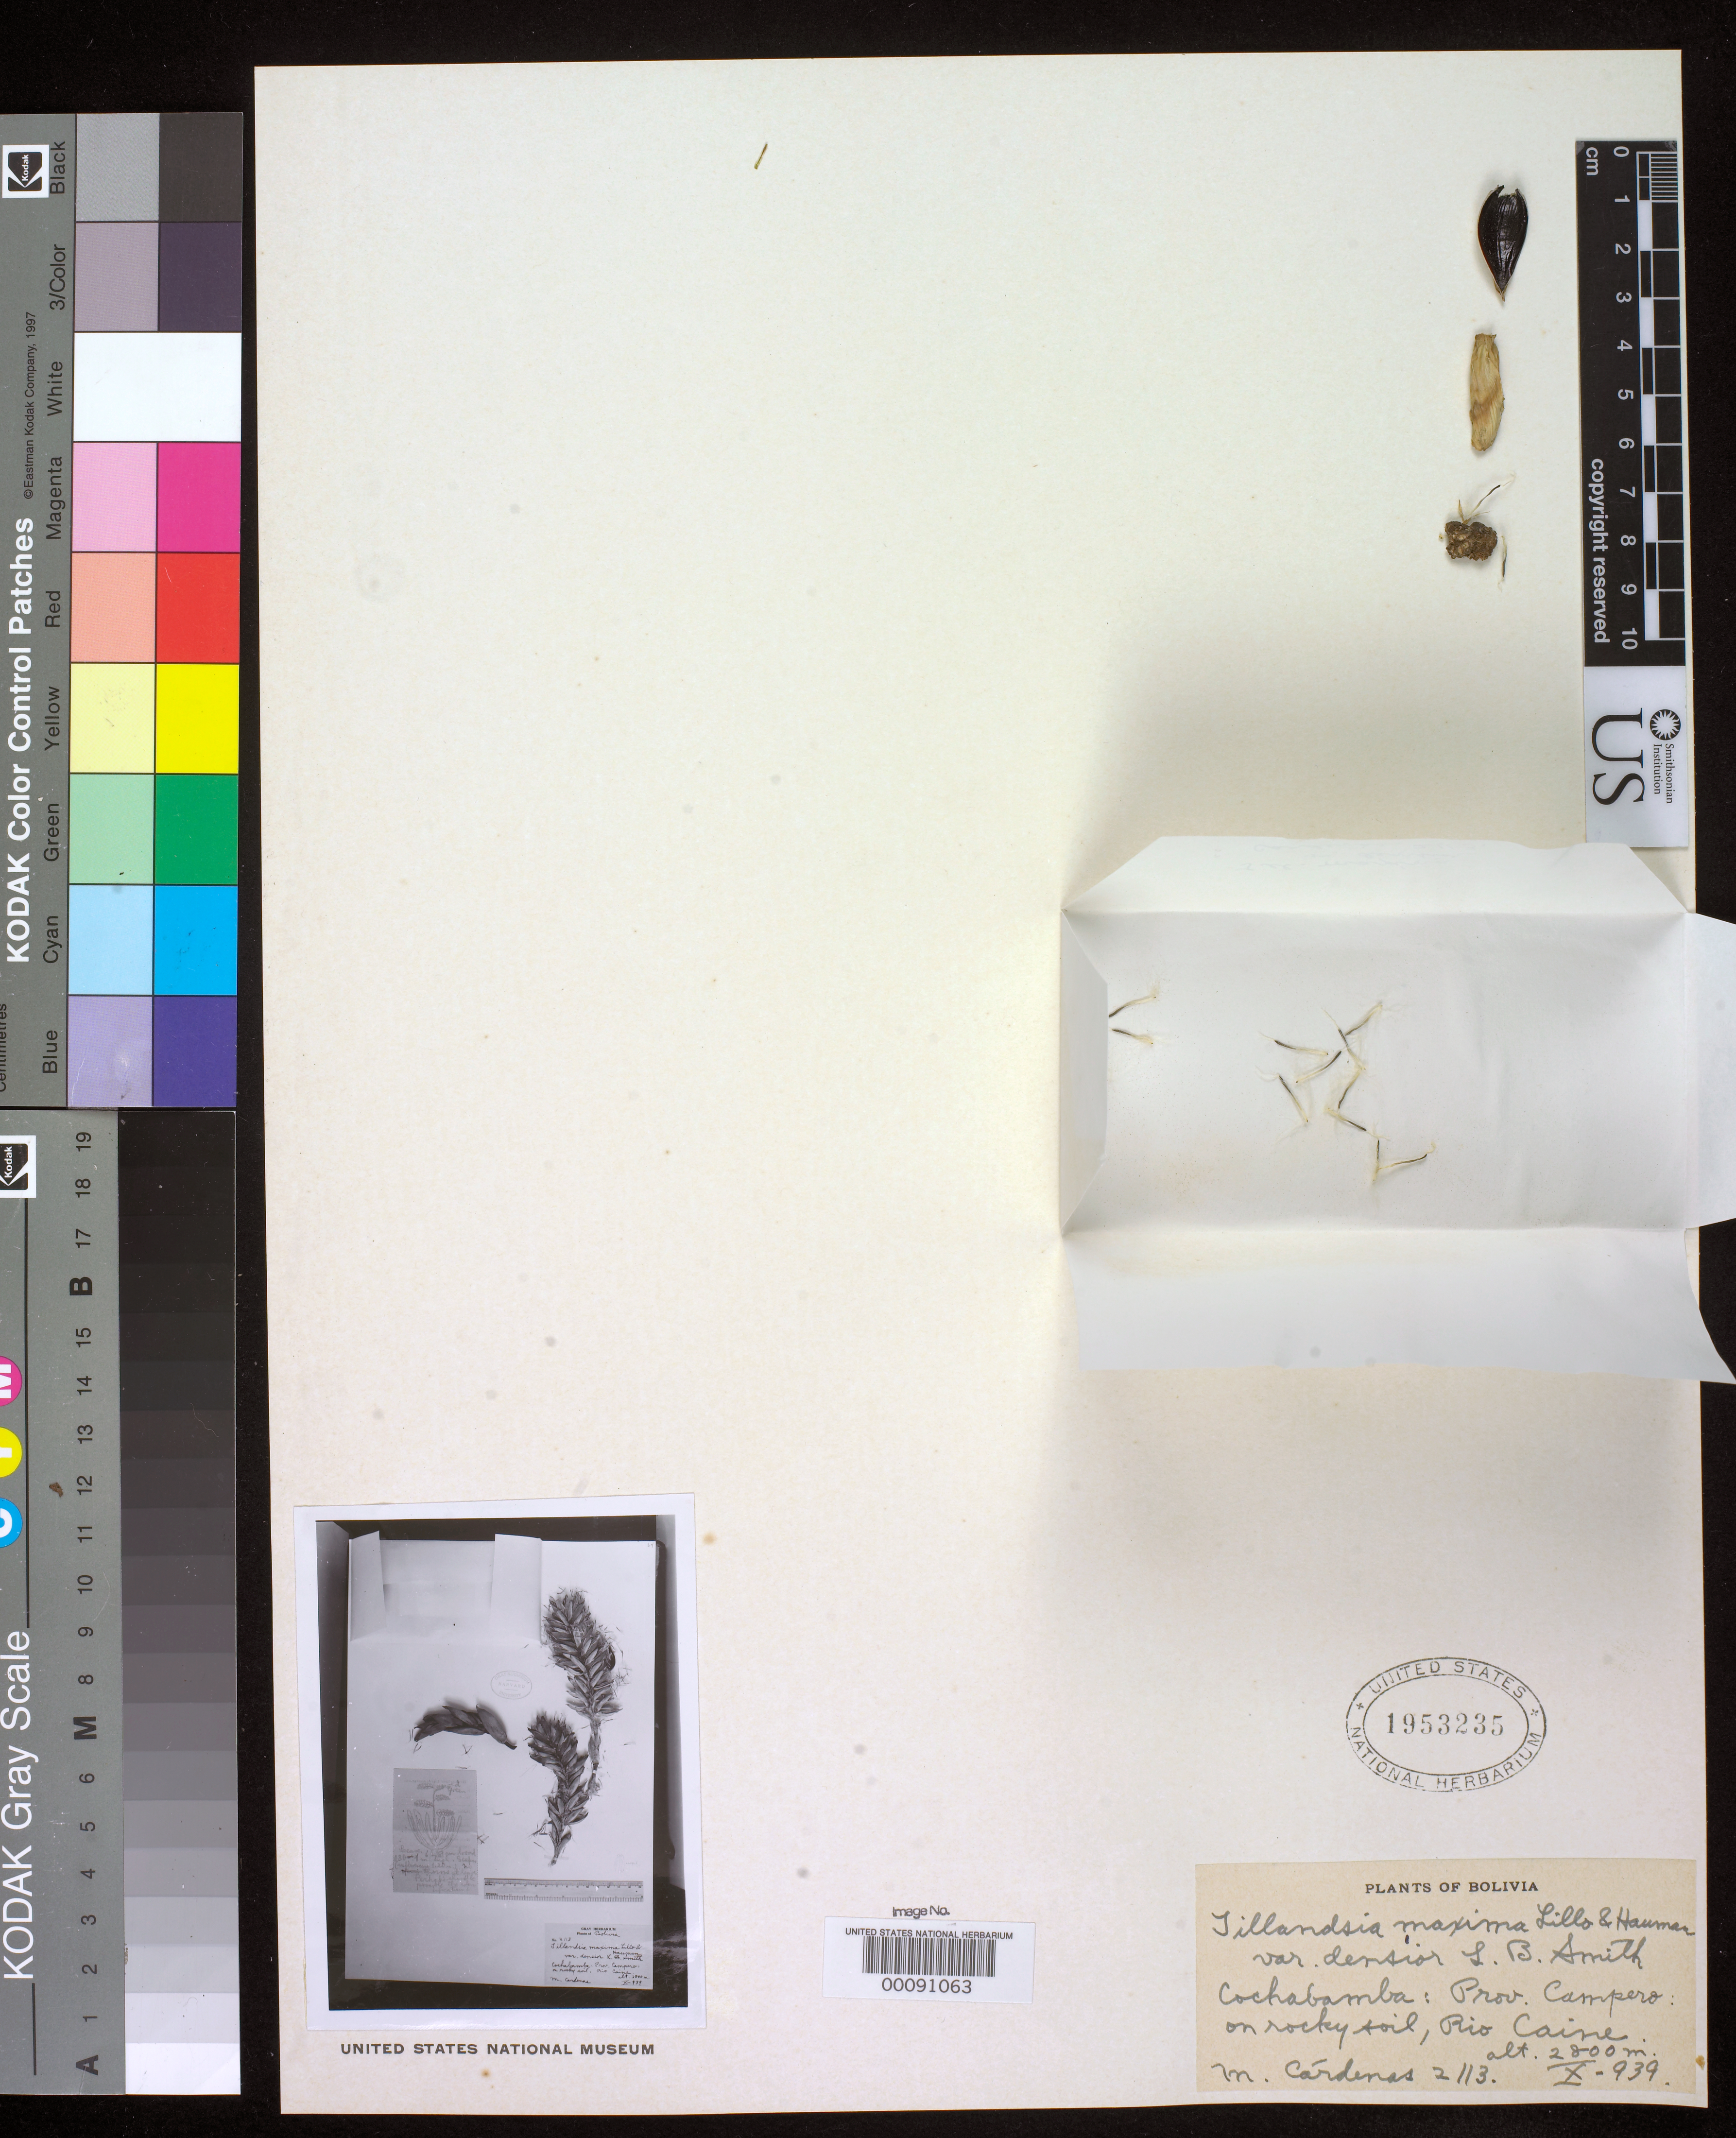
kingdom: Plantae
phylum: Tracheophyta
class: Liliopsida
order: Poales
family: Bromeliaceae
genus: Tillandsia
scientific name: Tillandsia maxima var. densior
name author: L.B. Sm.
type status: Isotype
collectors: M. Cárdenas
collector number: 2113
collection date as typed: Oct 1939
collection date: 1939-10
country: Bolivia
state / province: Cochabamba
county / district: Campero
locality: Rio Caine, Campero.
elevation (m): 2800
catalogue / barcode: US 1953235